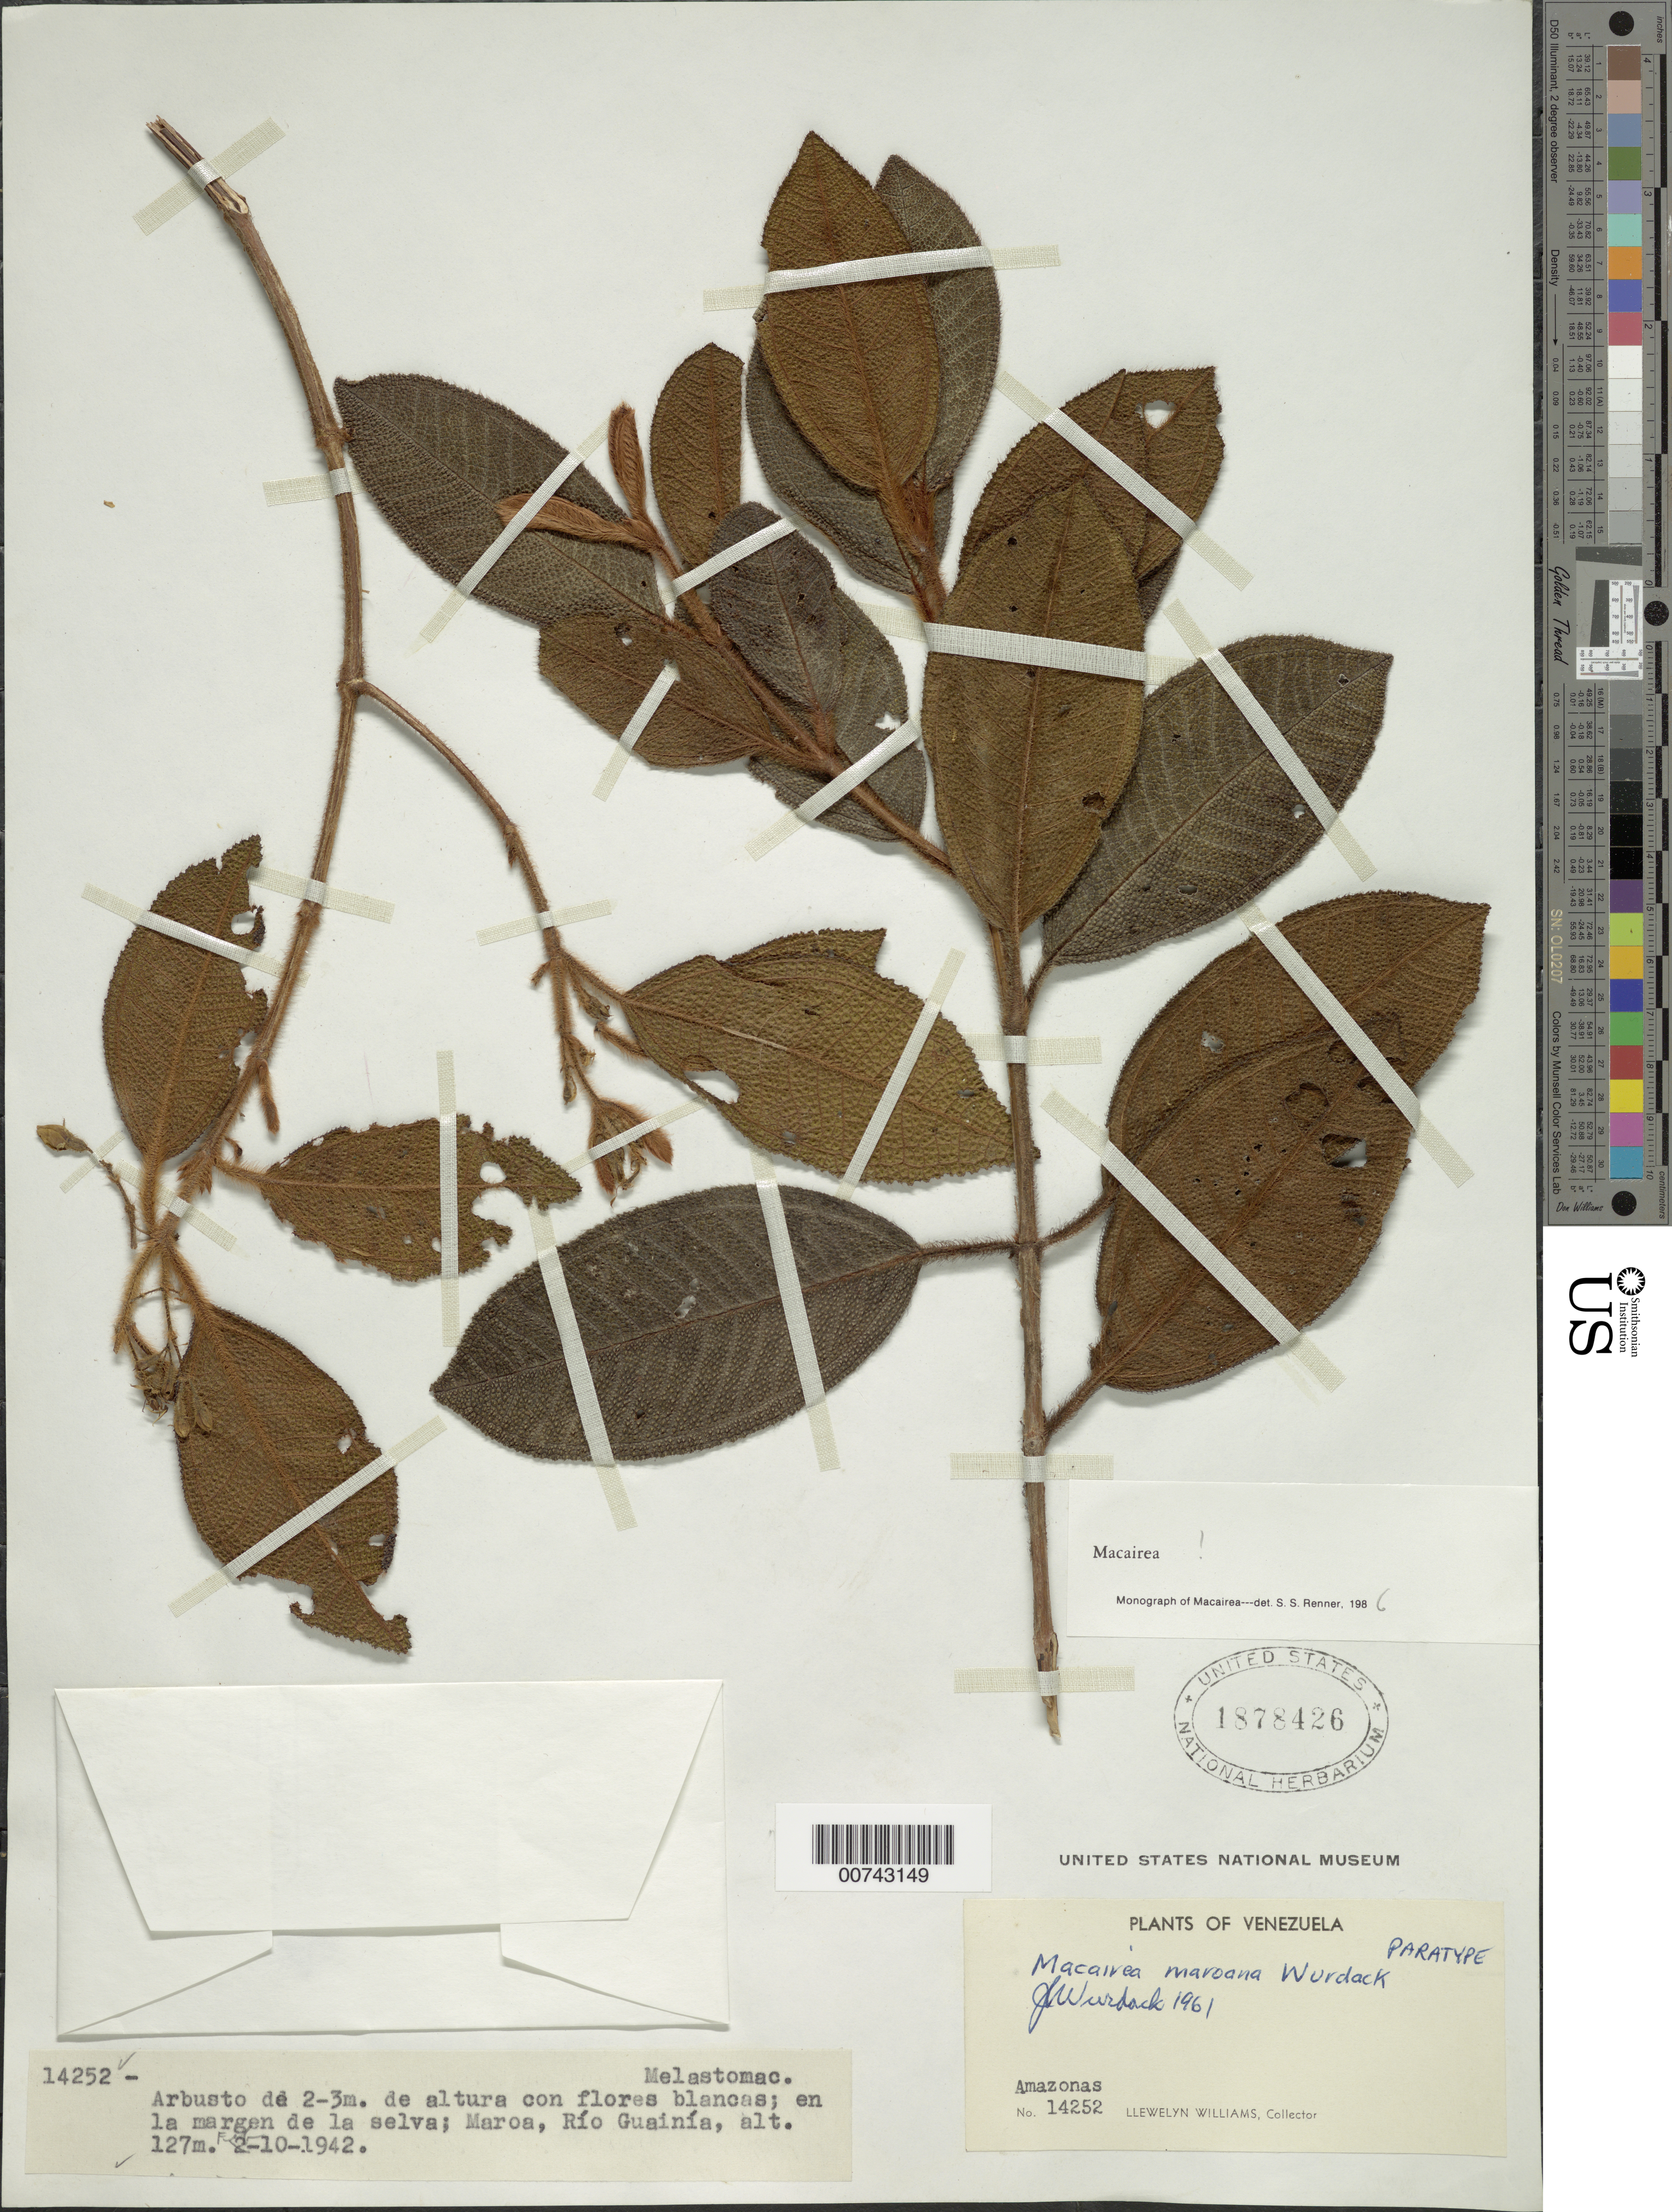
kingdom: Plantae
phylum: Tracheophyta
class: Magnoliopsida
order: Myrtales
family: Melastomataceae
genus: Macairea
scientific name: Macairea maroana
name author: Wurdack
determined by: Wurdack, John J., (US), US (UNITED STATES)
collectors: Ll. Williams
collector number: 14252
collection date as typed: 10-Feb-42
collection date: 1942-02-10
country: Venezuela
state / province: Amazonas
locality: Maroa, Río Guainía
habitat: Margen de la selva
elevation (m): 127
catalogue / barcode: US 1878426